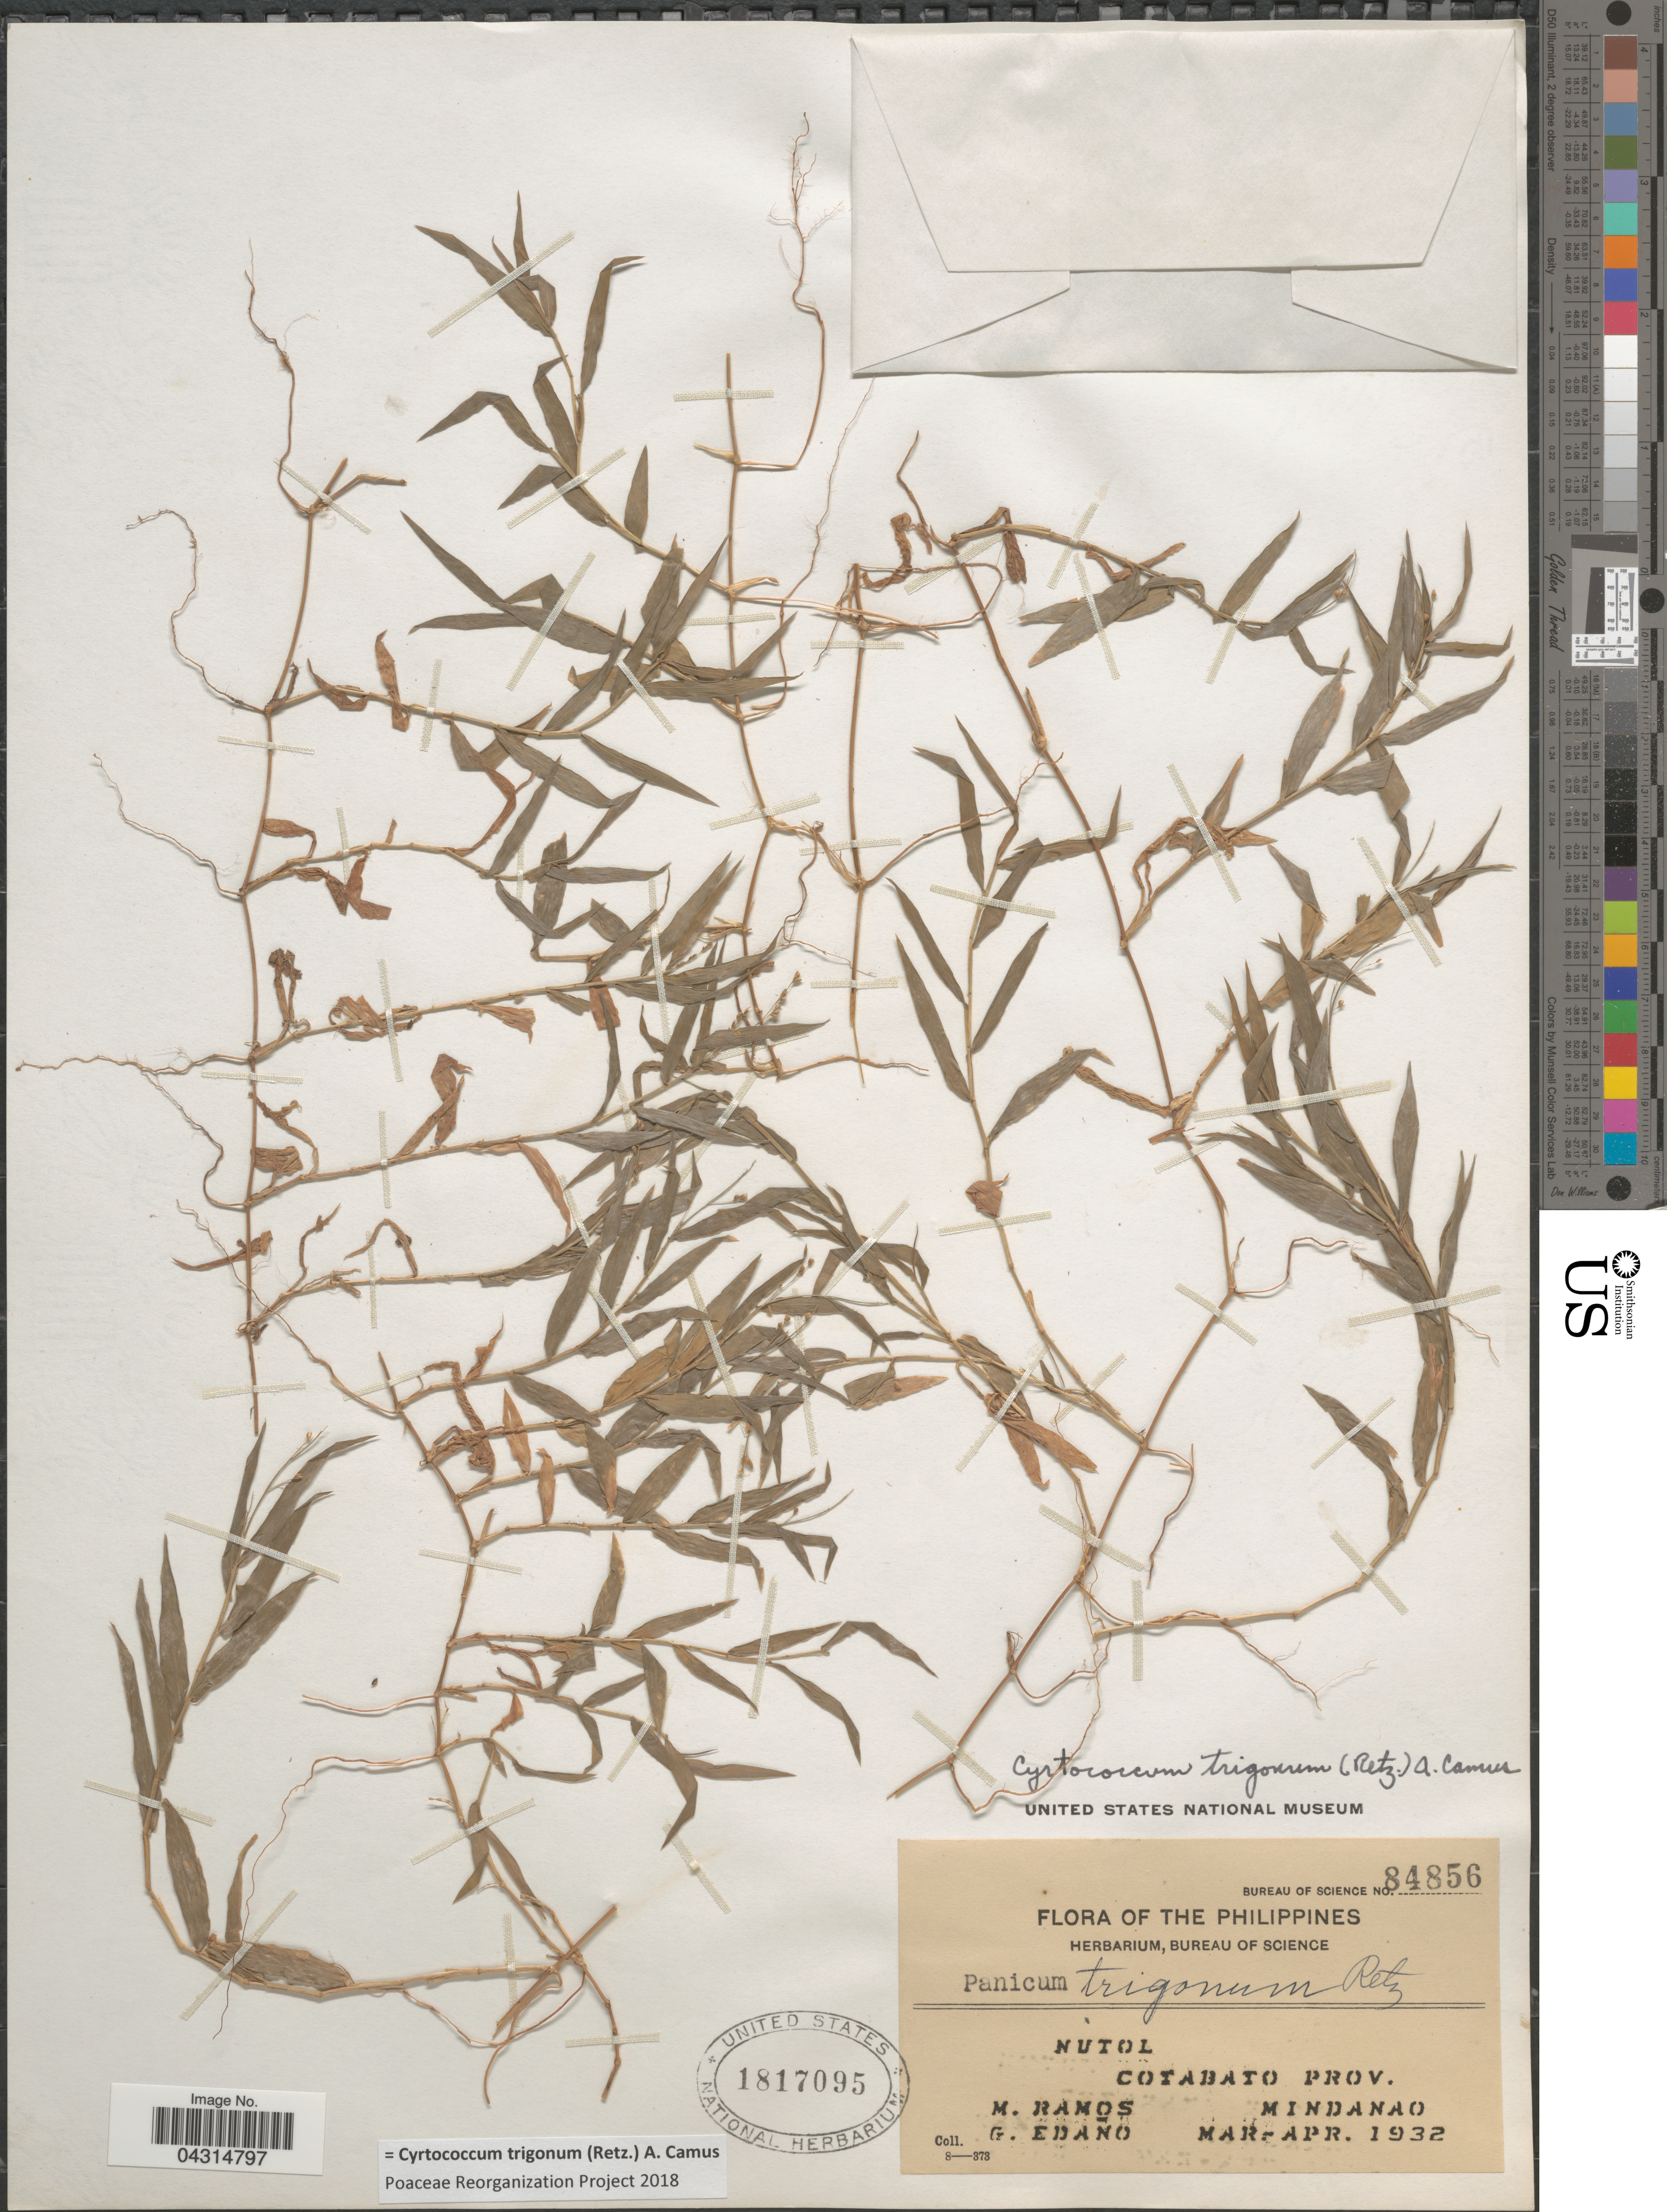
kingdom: Plantae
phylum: Tracheophyta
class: Liliopsida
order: Poales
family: Poaceae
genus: Cyrtococcum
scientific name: Cyrtococcum trigonum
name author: (Retz.) A. Camus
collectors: M. Ramos & G. Edaño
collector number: Bureau of Science 84856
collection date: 1932-03/1932-04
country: Philippines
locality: Nutol, Cotabato Prov., Mindanao.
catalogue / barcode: US 1817095